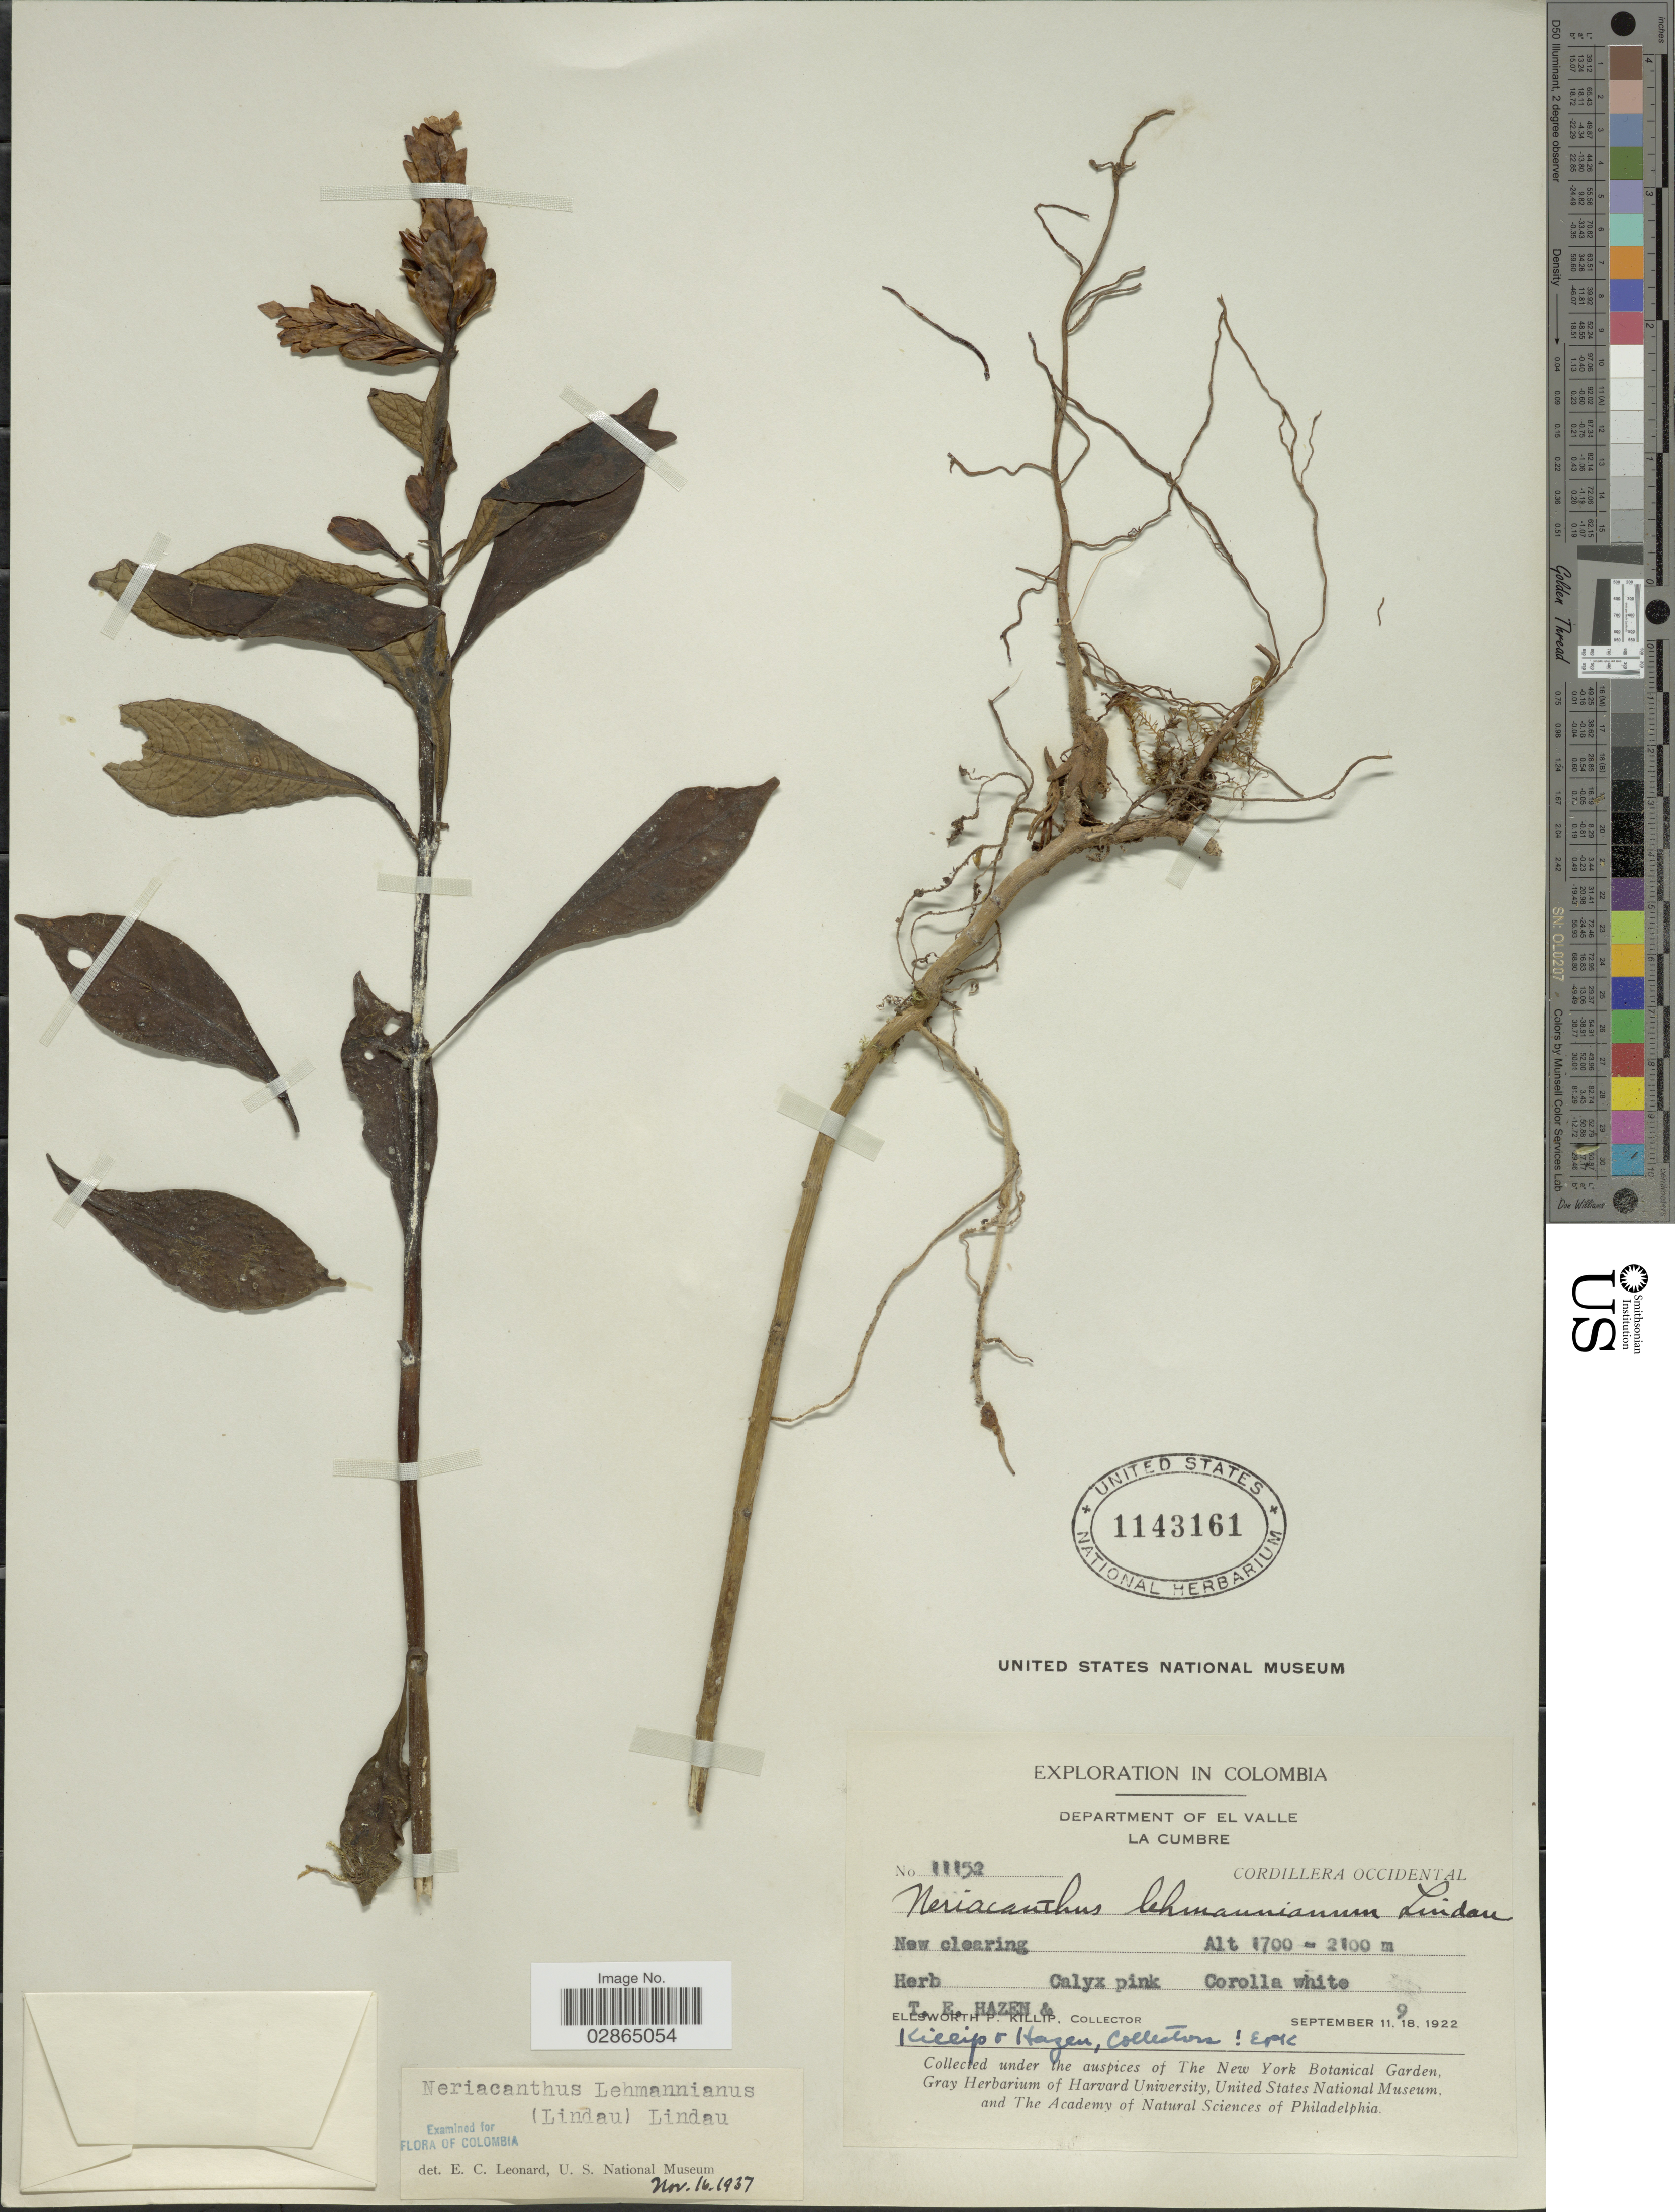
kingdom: Plantae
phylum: Tracheophyta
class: Magnoliopsida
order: Lamiales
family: Acanthaceae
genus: Neriacanthus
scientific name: Neriacanthus lehmannianus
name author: (Lindau) Lindau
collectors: T. E. Hazen & E. P. Killip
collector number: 11152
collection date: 1922-09-09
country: Colombia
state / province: Valle del Cauca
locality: Department of El Valle. La Cumbre. Cordillera Occidental.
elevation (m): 1700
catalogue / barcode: US 1143161